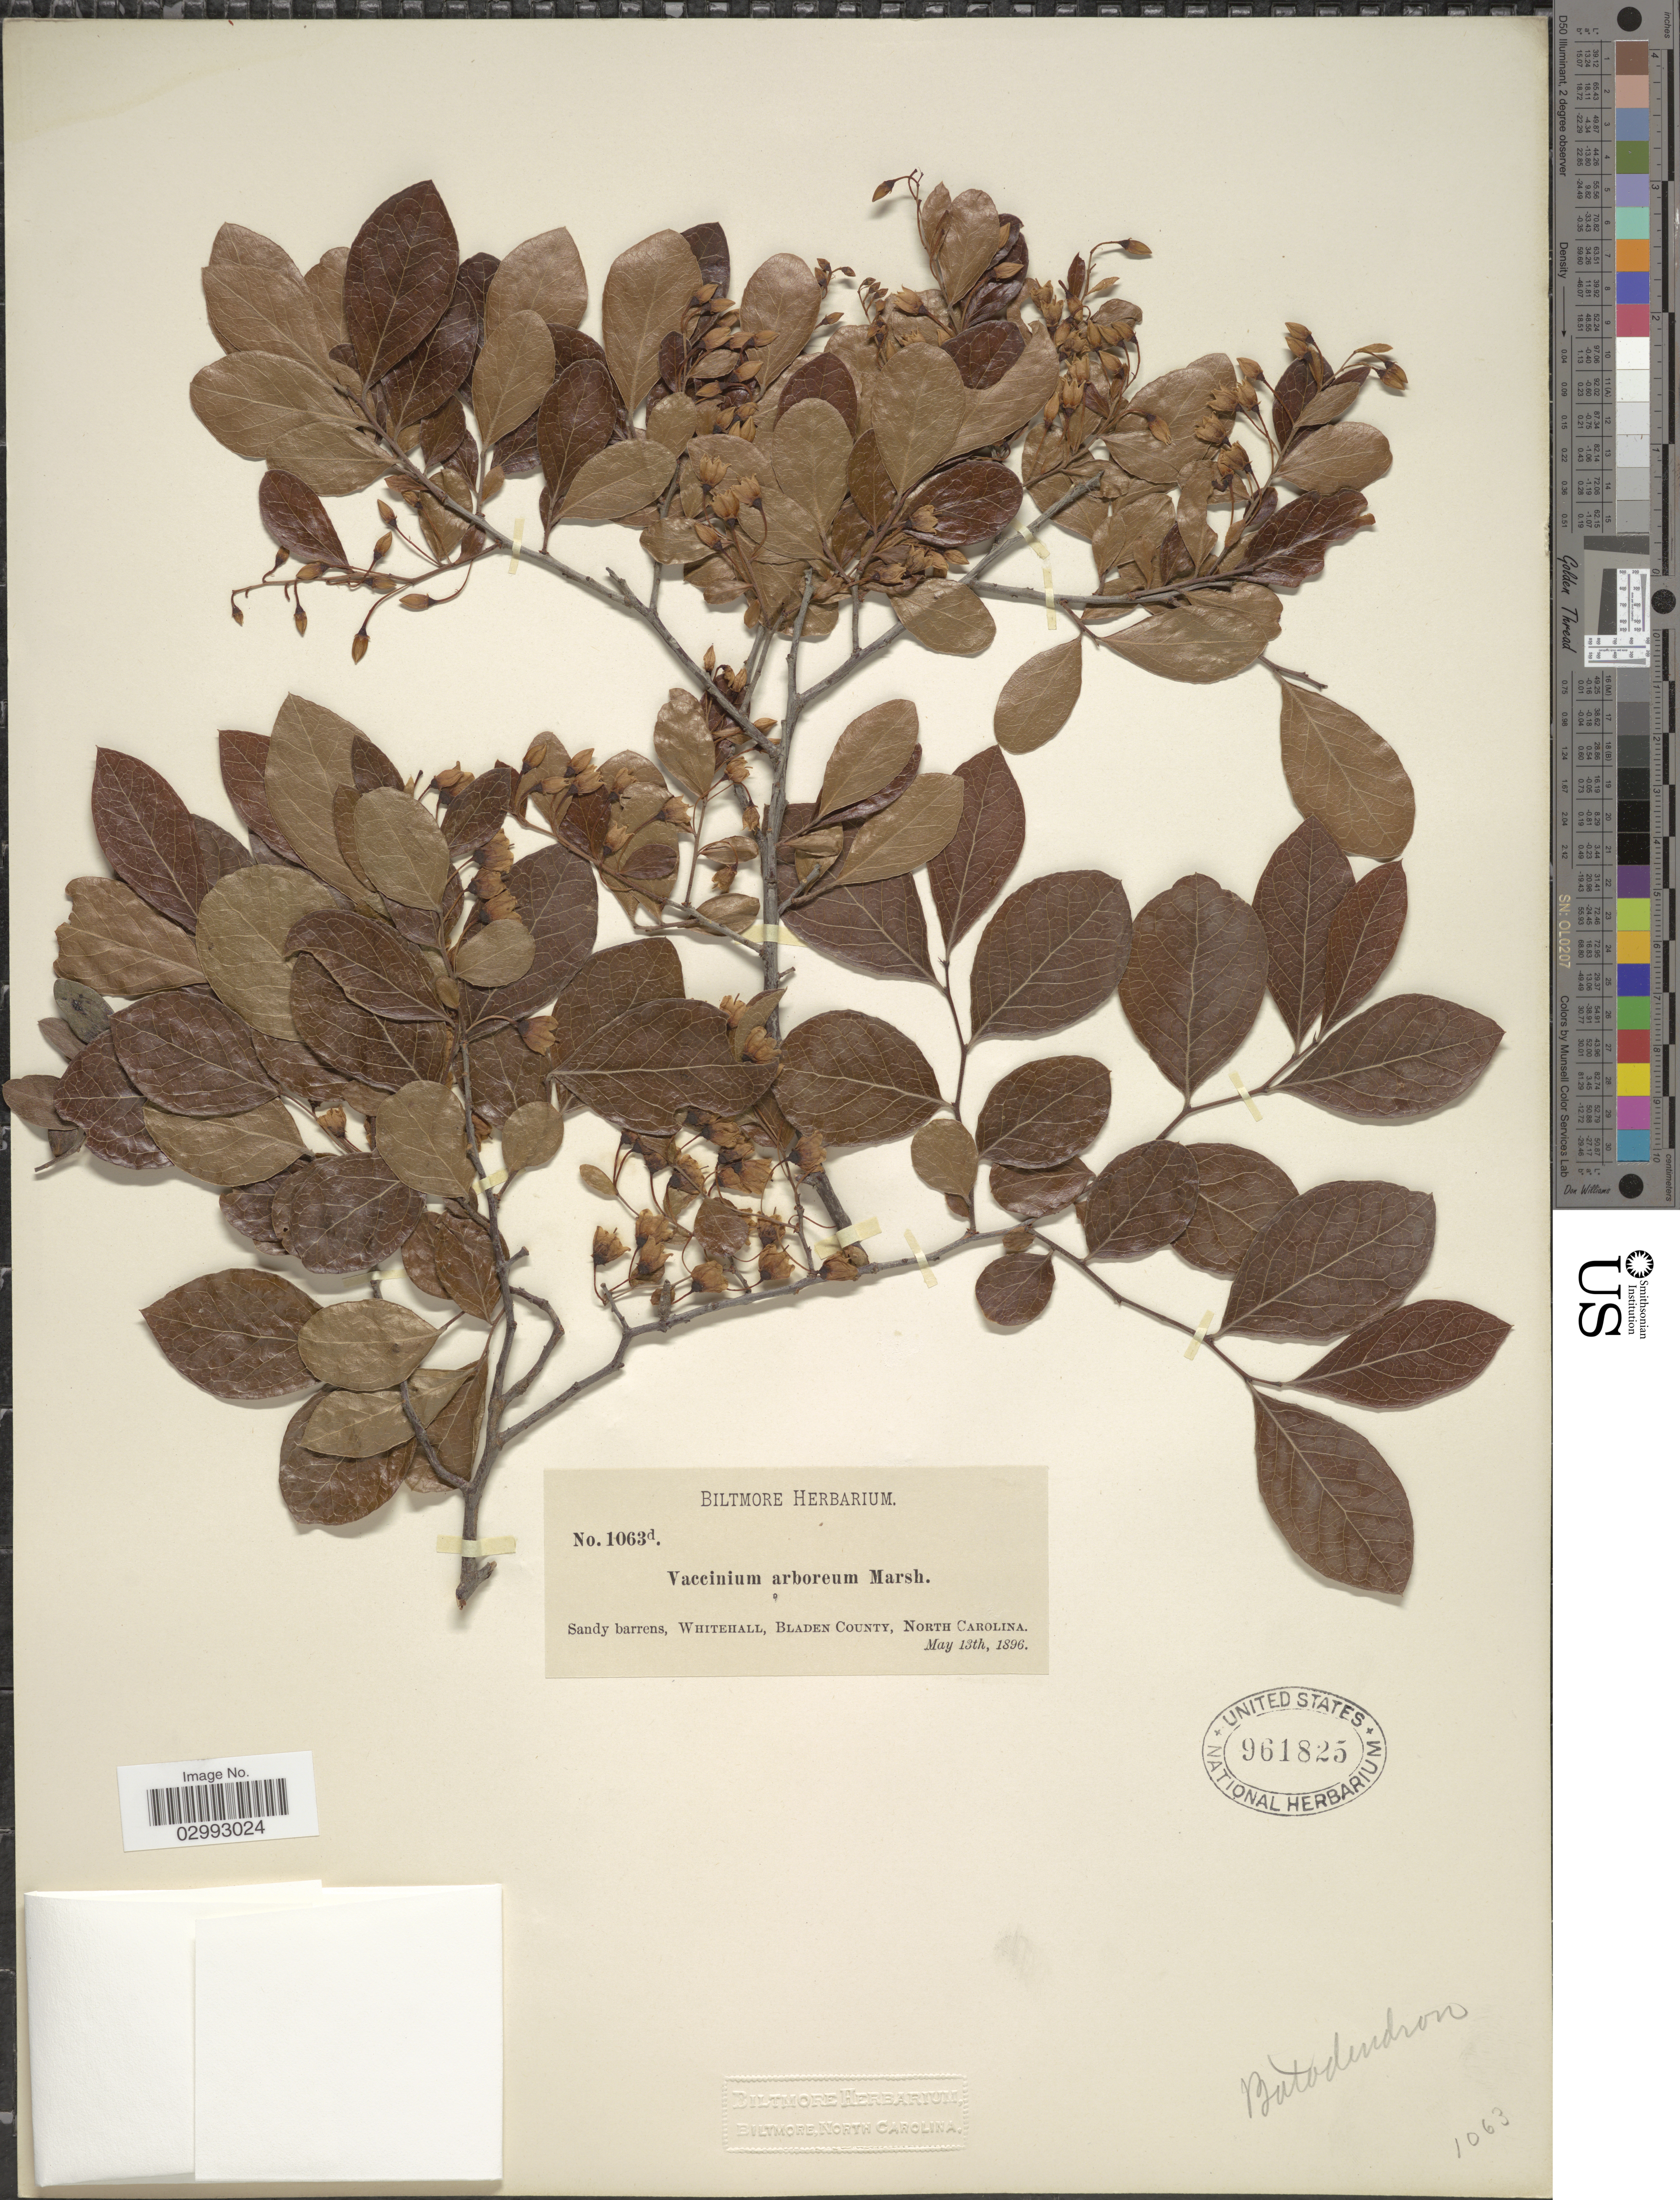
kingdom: Plantae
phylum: Tracheophyta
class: Magnoliopsida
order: Ericales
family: Ericaceae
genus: Batodendron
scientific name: Batodendron arboreum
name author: Nutt.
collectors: ex herb. Biltmore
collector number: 1063d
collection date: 1896-05-13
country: United States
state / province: North Carolina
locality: Whitehall, Bladen County.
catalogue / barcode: US 961825